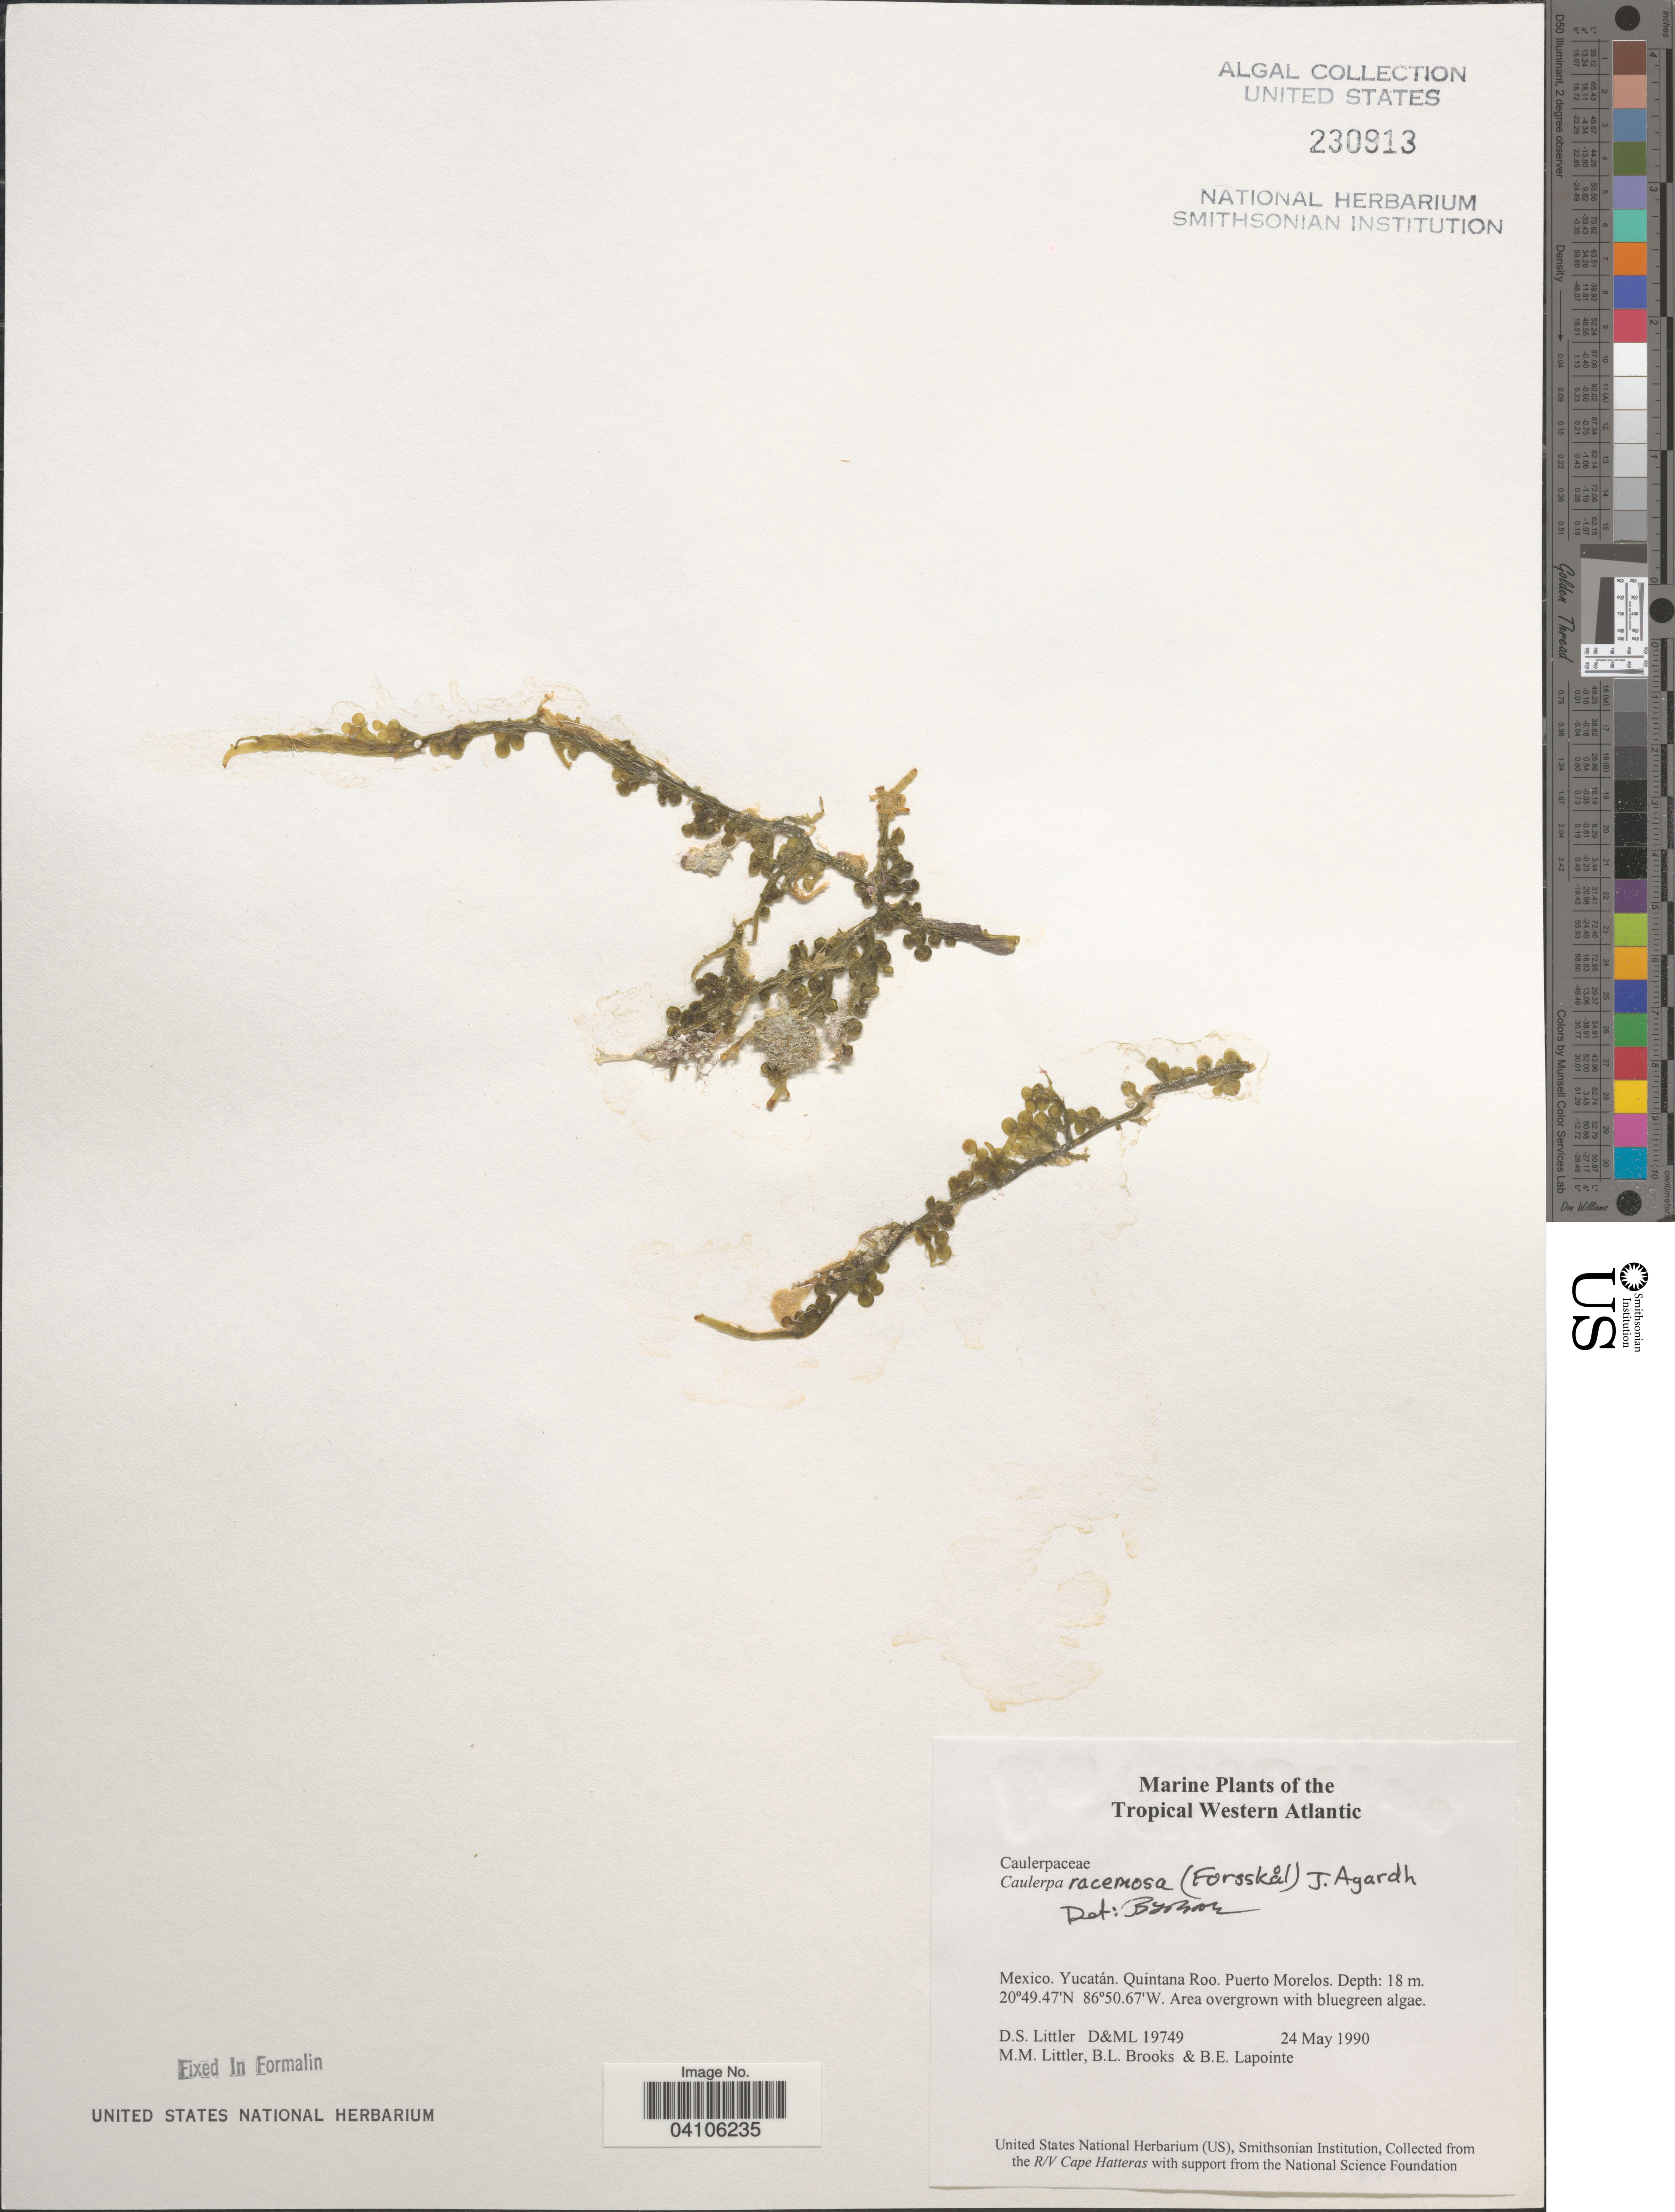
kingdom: Plantae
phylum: Chlorophyta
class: Ulvophyceae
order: Bryopsidales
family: Caulerpaceae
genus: Caulerpa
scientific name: Caulerpa racemosa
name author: (Forssk.) J. Agardh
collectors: D. S. Littler, B. Brooks & B. Lapointe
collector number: D&ML19749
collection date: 1990-05-24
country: Mexico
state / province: Yucatán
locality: Tropical Western Atlantic. Quintana Roo. Puerto Morelos.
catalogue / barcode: US 230913